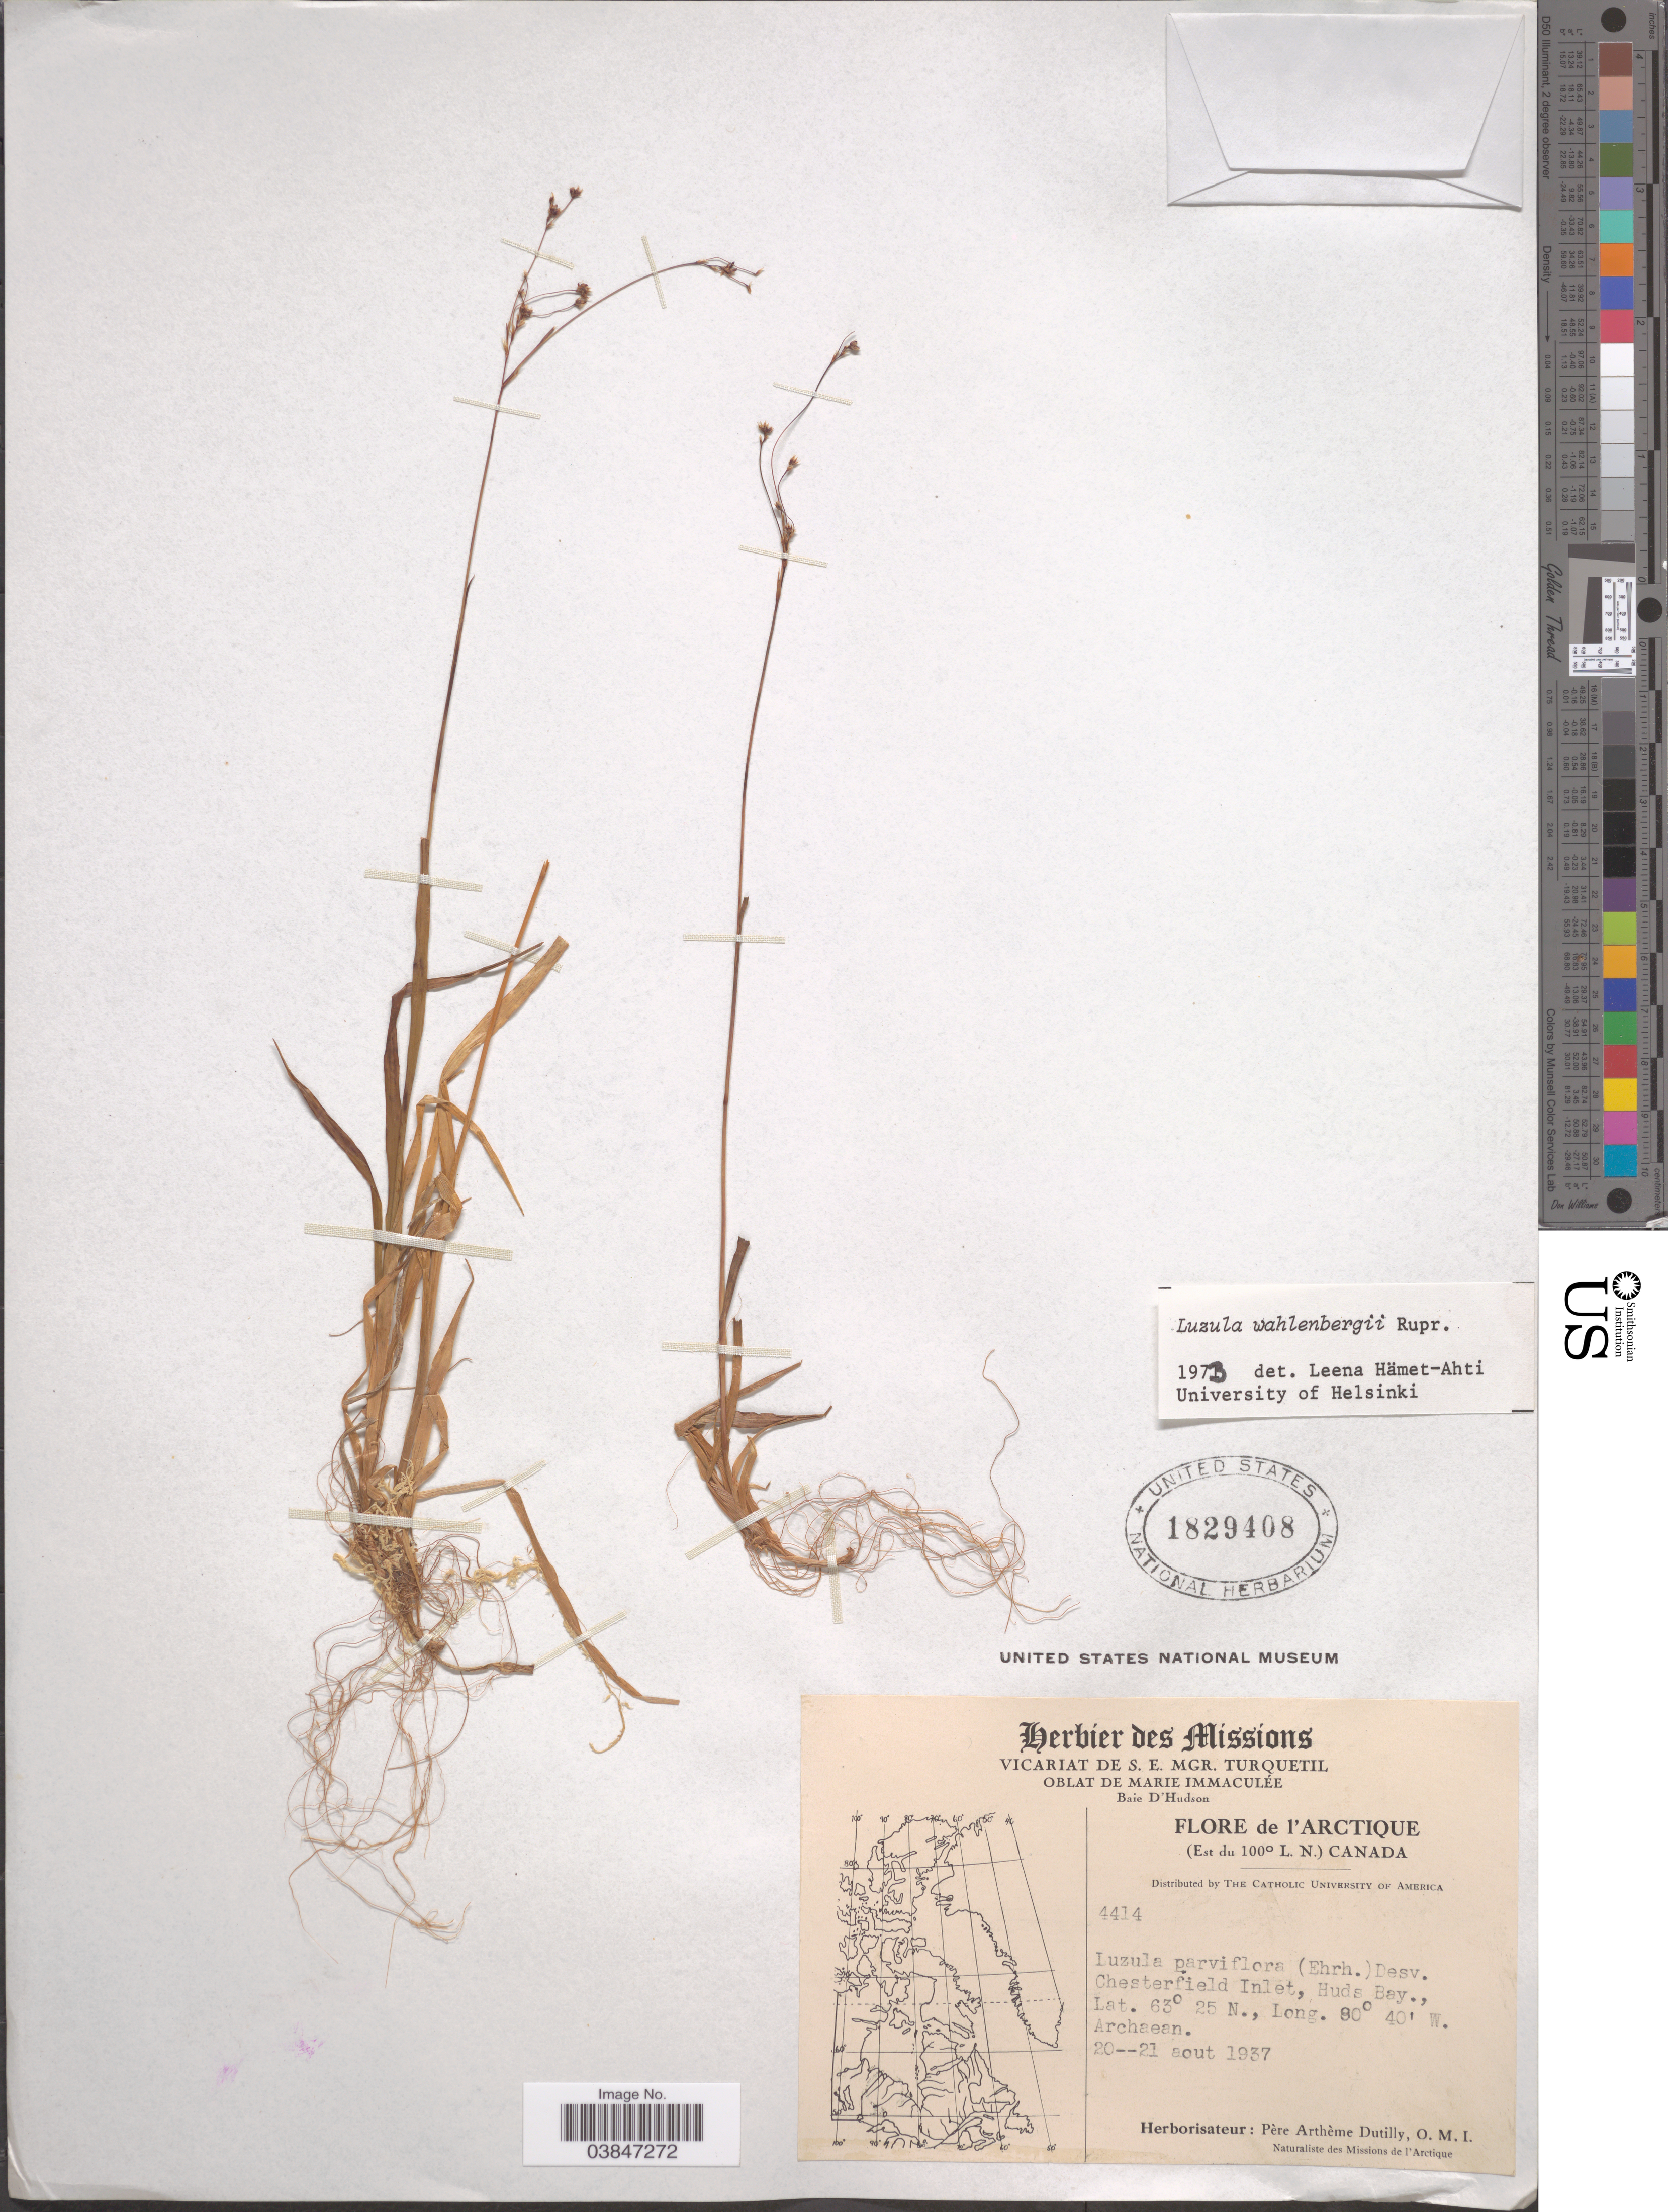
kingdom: Plantae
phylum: Tracheophyta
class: Liliopsida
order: Poales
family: Juncaceae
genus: Luzula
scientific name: Luzula wahlenbergii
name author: Rupr.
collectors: ex Herb. Pêre Arthême Dutilly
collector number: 4414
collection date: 1937-08-20/1937-08-21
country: Canada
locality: L'Arctique. (Est du 100º L.N.). Chesterfield Inlet, Huds Bay, Archaean.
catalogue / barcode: US 1829408